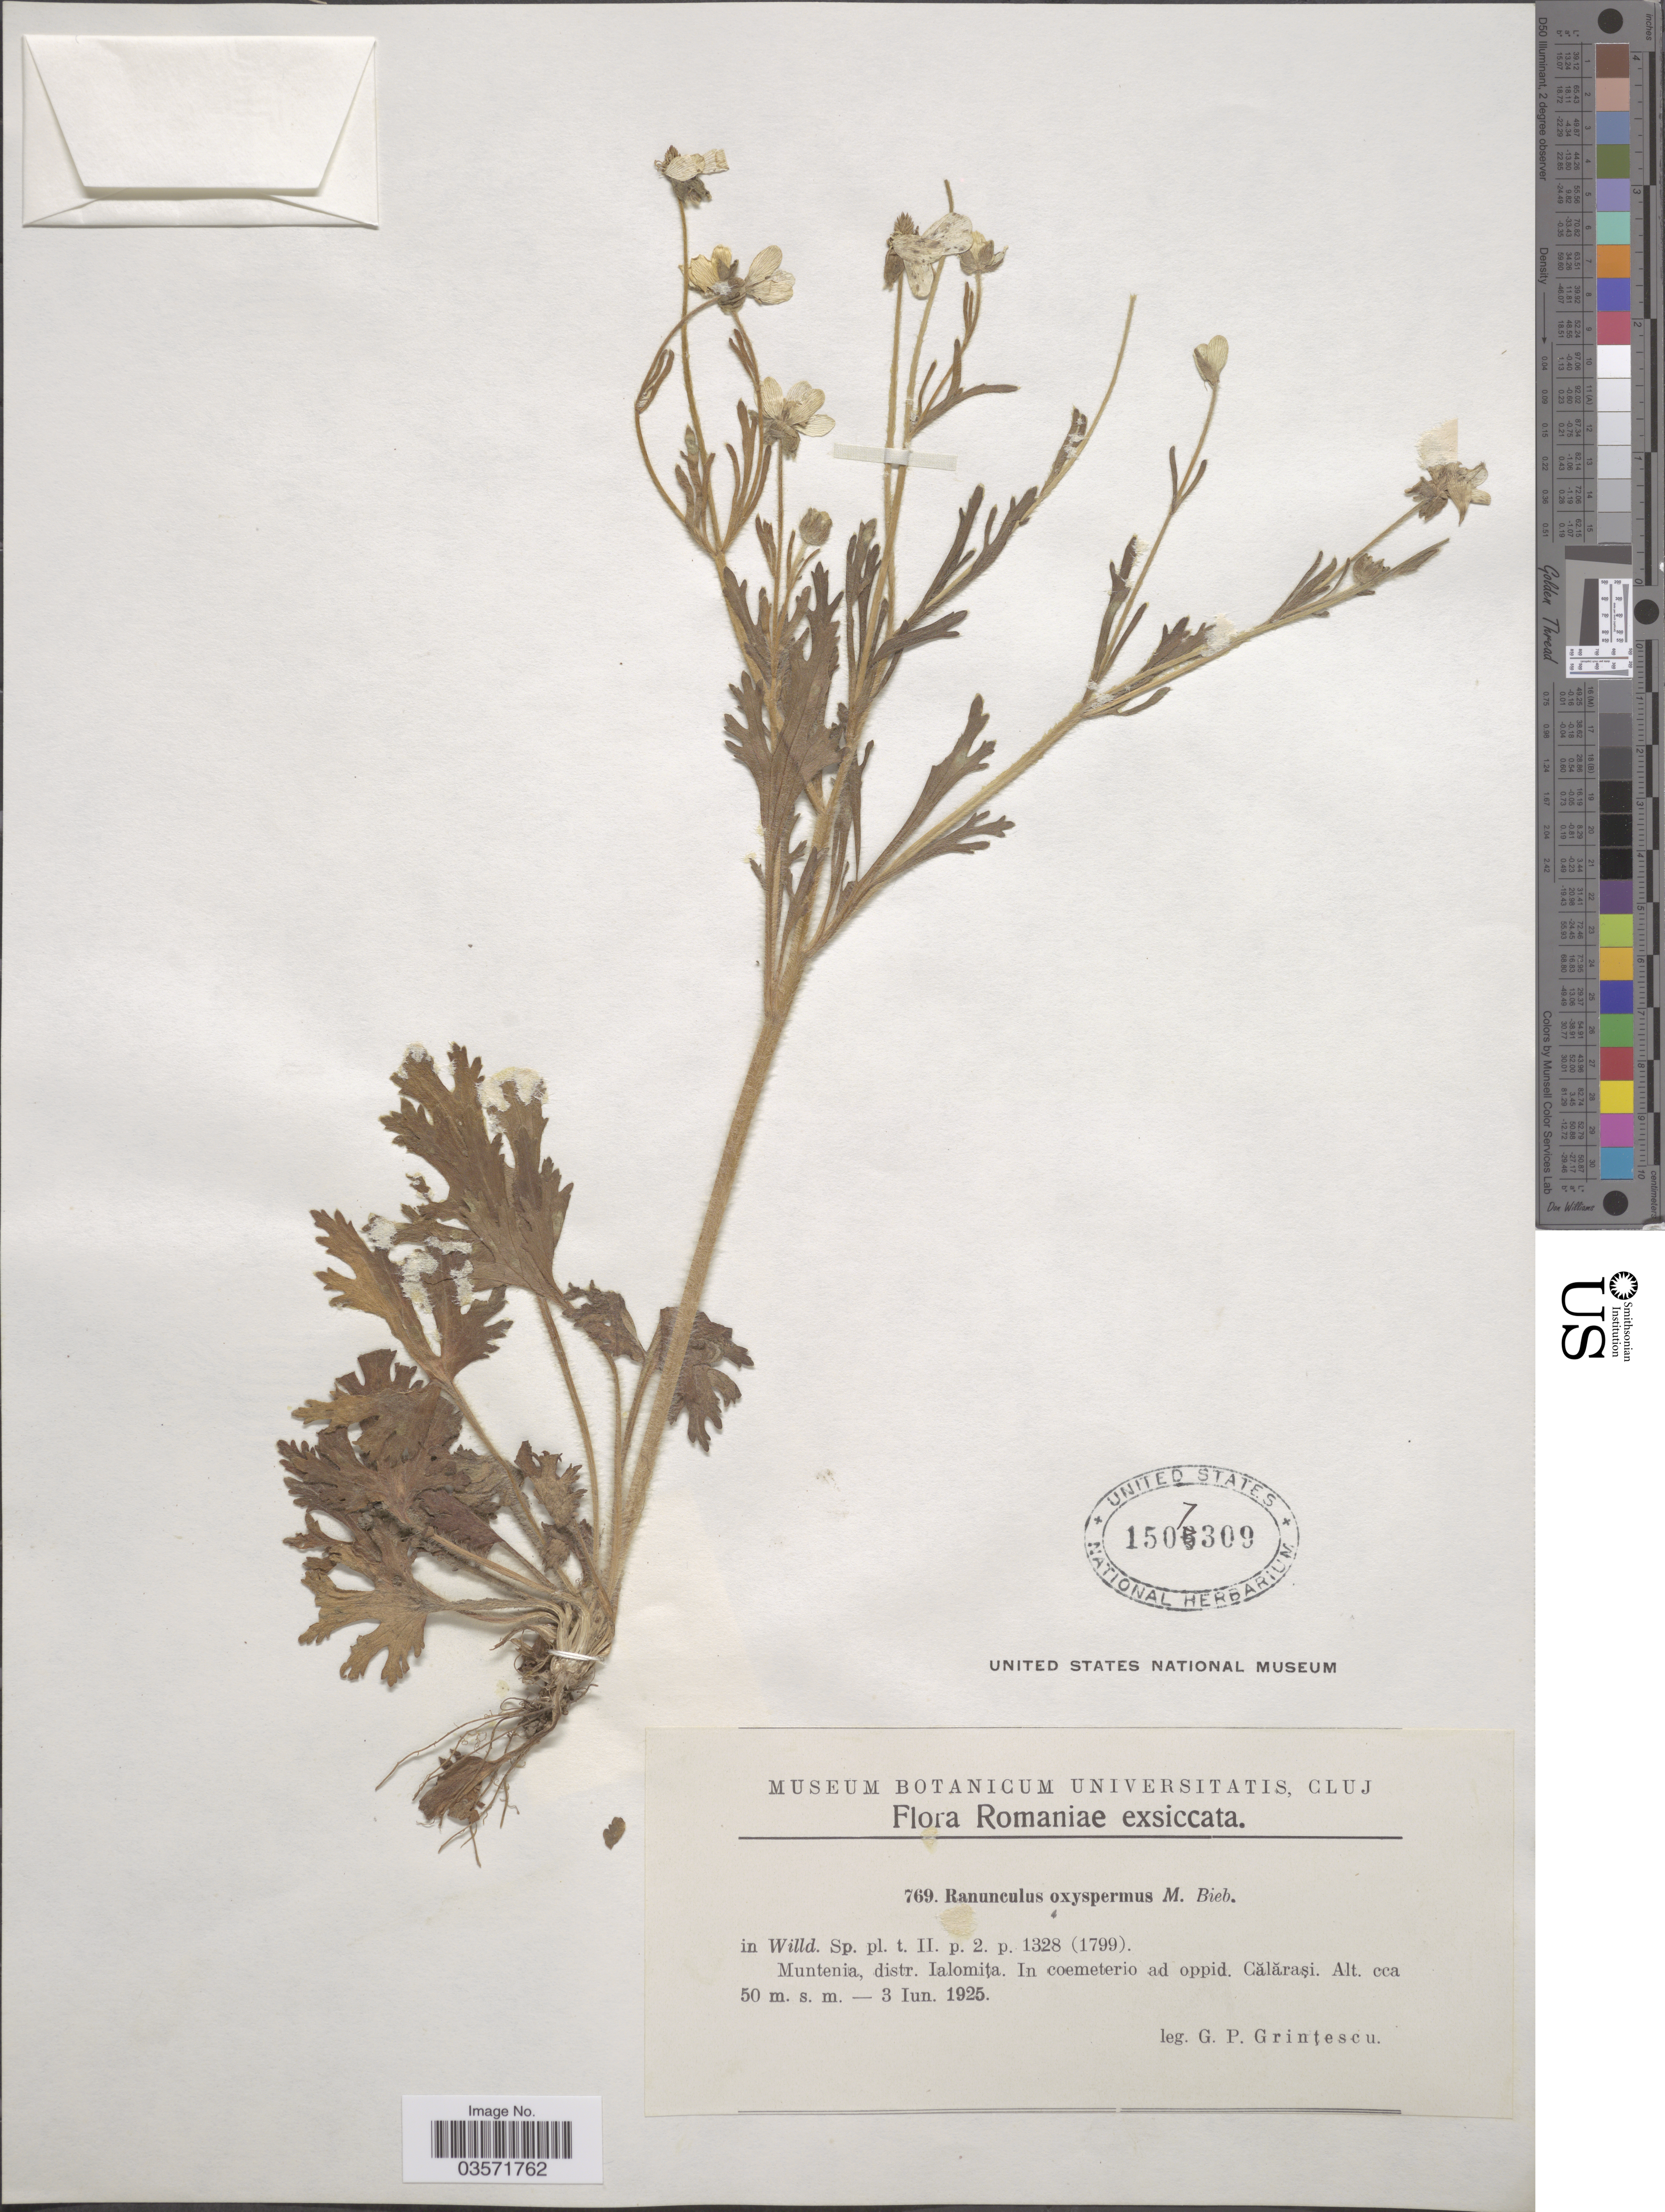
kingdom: Plantae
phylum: Tracheophyta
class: Magnoliopsida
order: Ranunculales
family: Ranunculaceae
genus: Ranunculus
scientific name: Ranunculus oxyspermus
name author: Willd.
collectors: G. Grintescu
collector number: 769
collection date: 1925-06-03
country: Romania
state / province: Ialomita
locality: Muntenia, distr. Ialomiţa. In coemeterio ad oppid. Călăraşi.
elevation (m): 50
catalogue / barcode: US 1507309